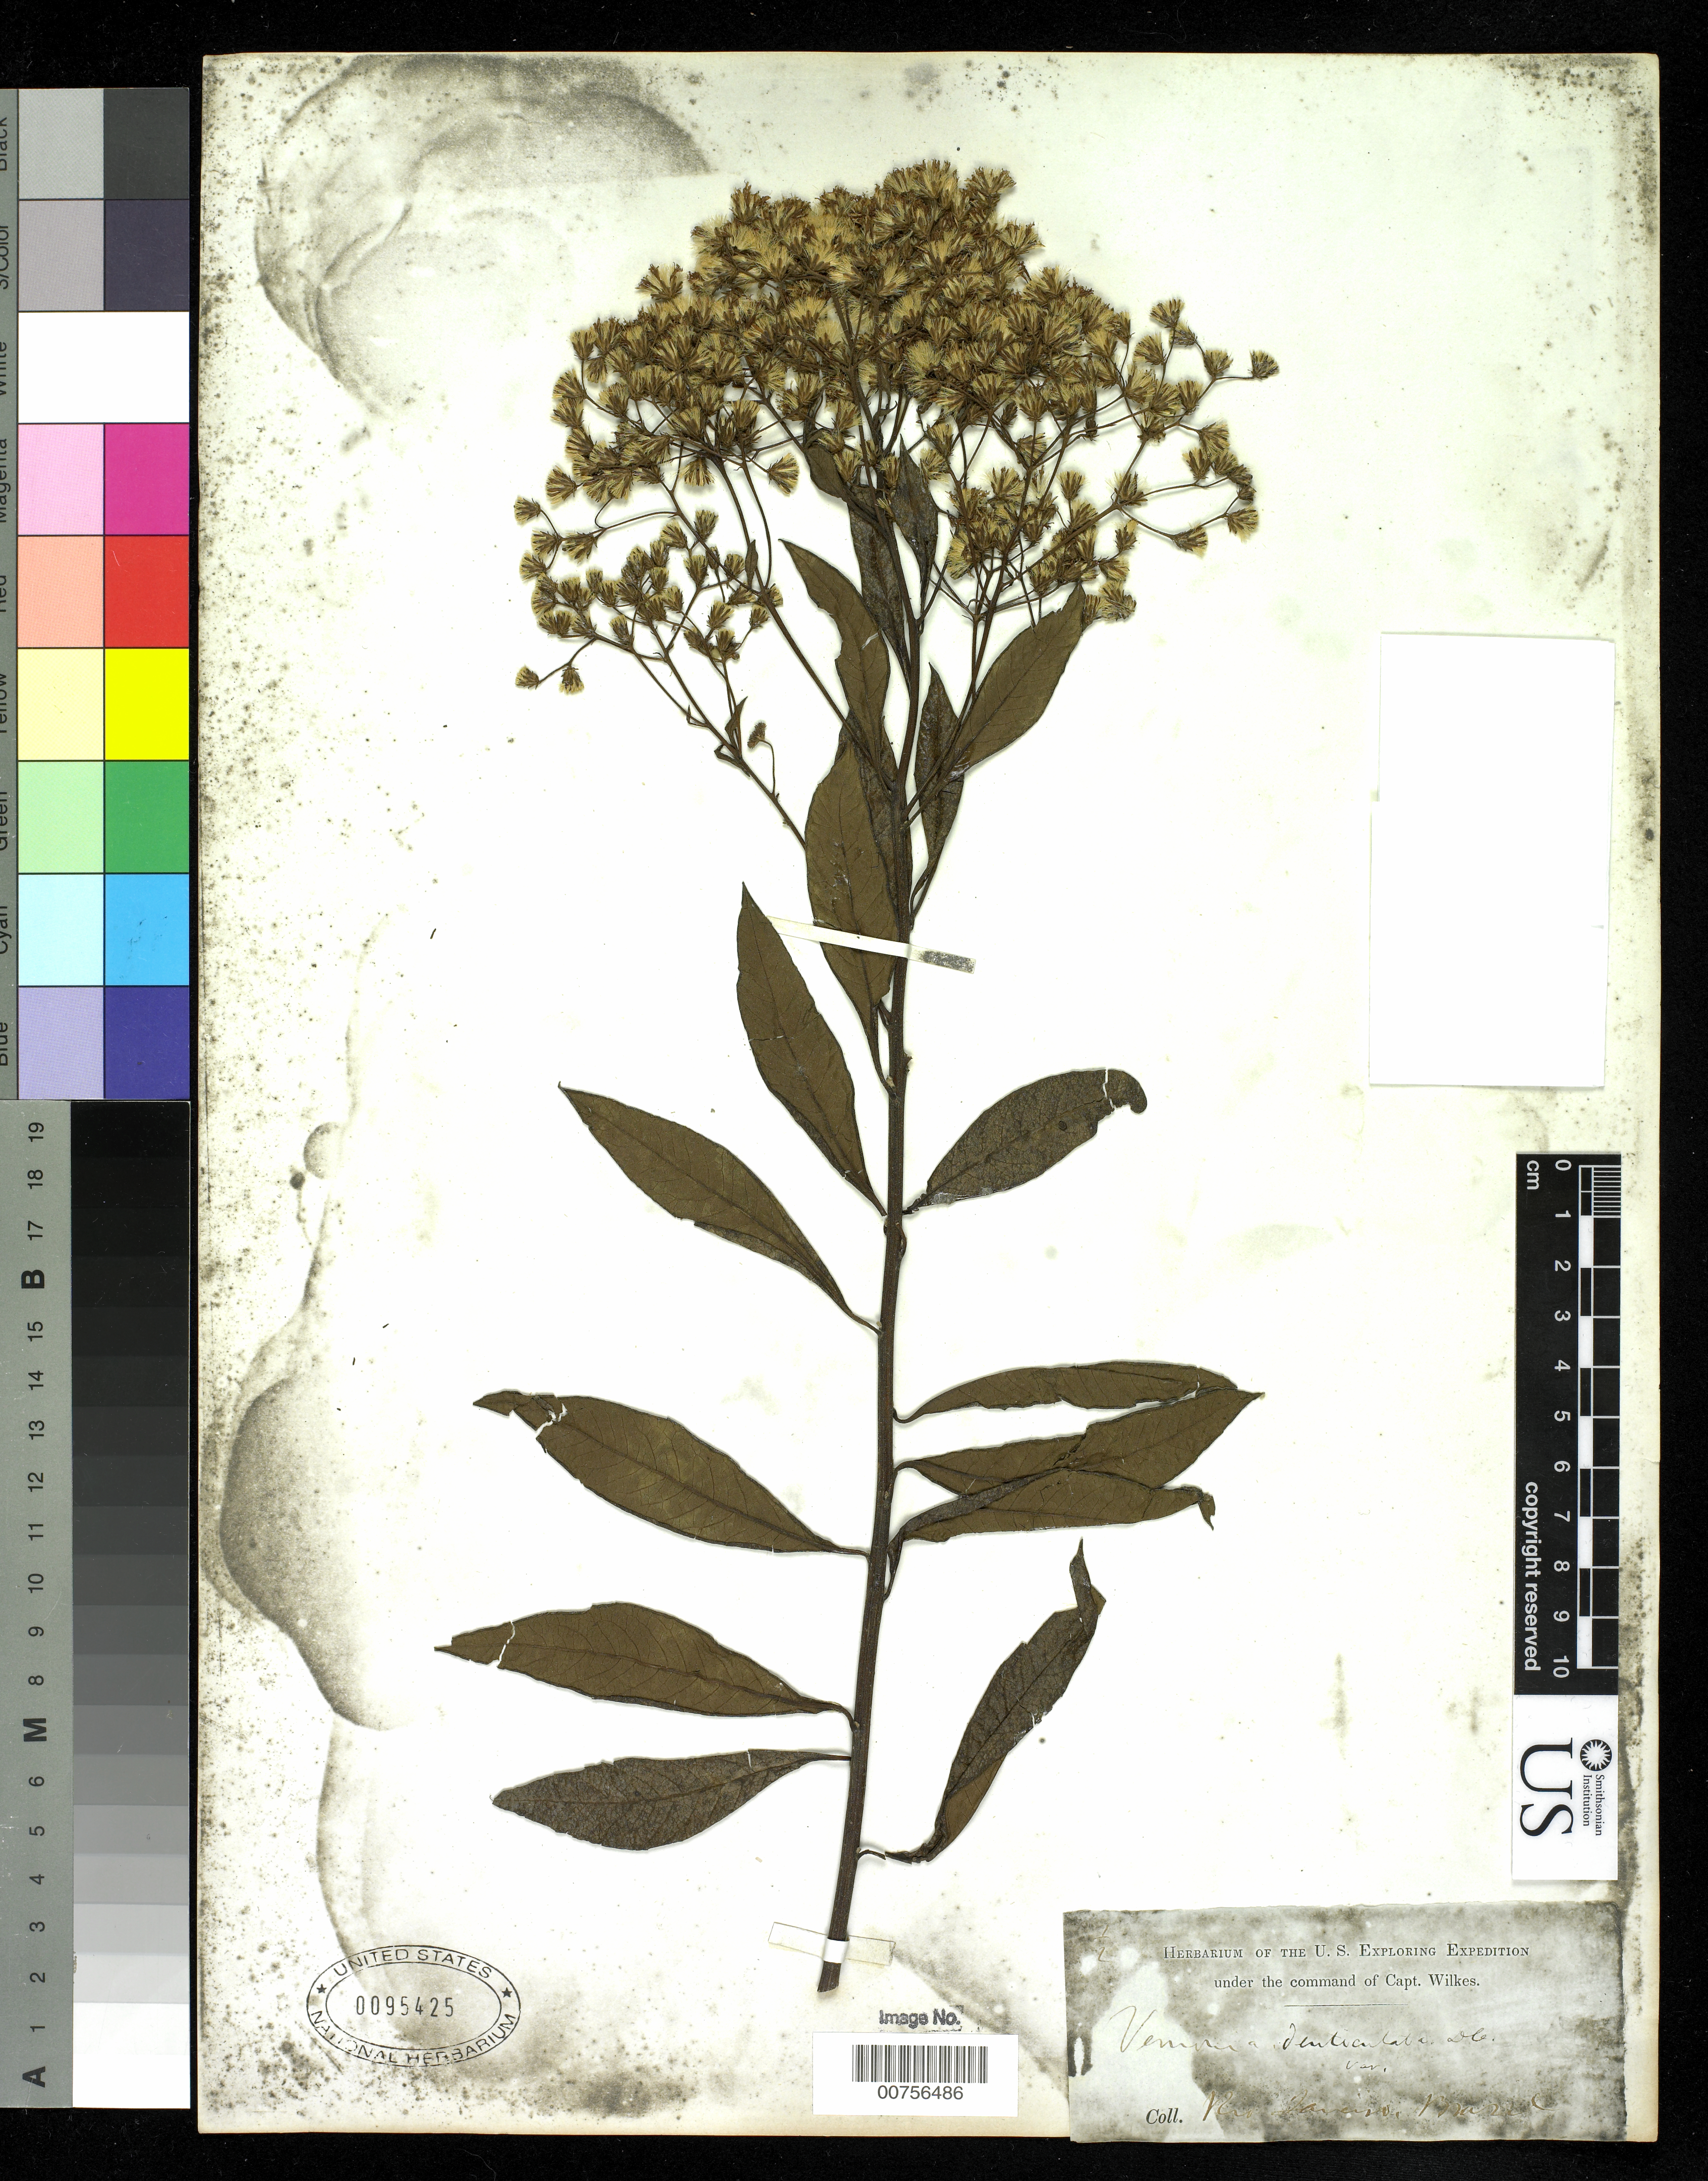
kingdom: Plantae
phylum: Tracheophyta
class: Magnoliopsida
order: Asterales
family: Asteraceae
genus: Vernonanthura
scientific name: Vernonanthura beyrichii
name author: (Less.) H. Rob.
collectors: Wilkes Explor. Exped.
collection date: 1838/1842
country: Brazil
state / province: Rio de Janeiro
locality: Rio Janeiro, Brazil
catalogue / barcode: US 95425